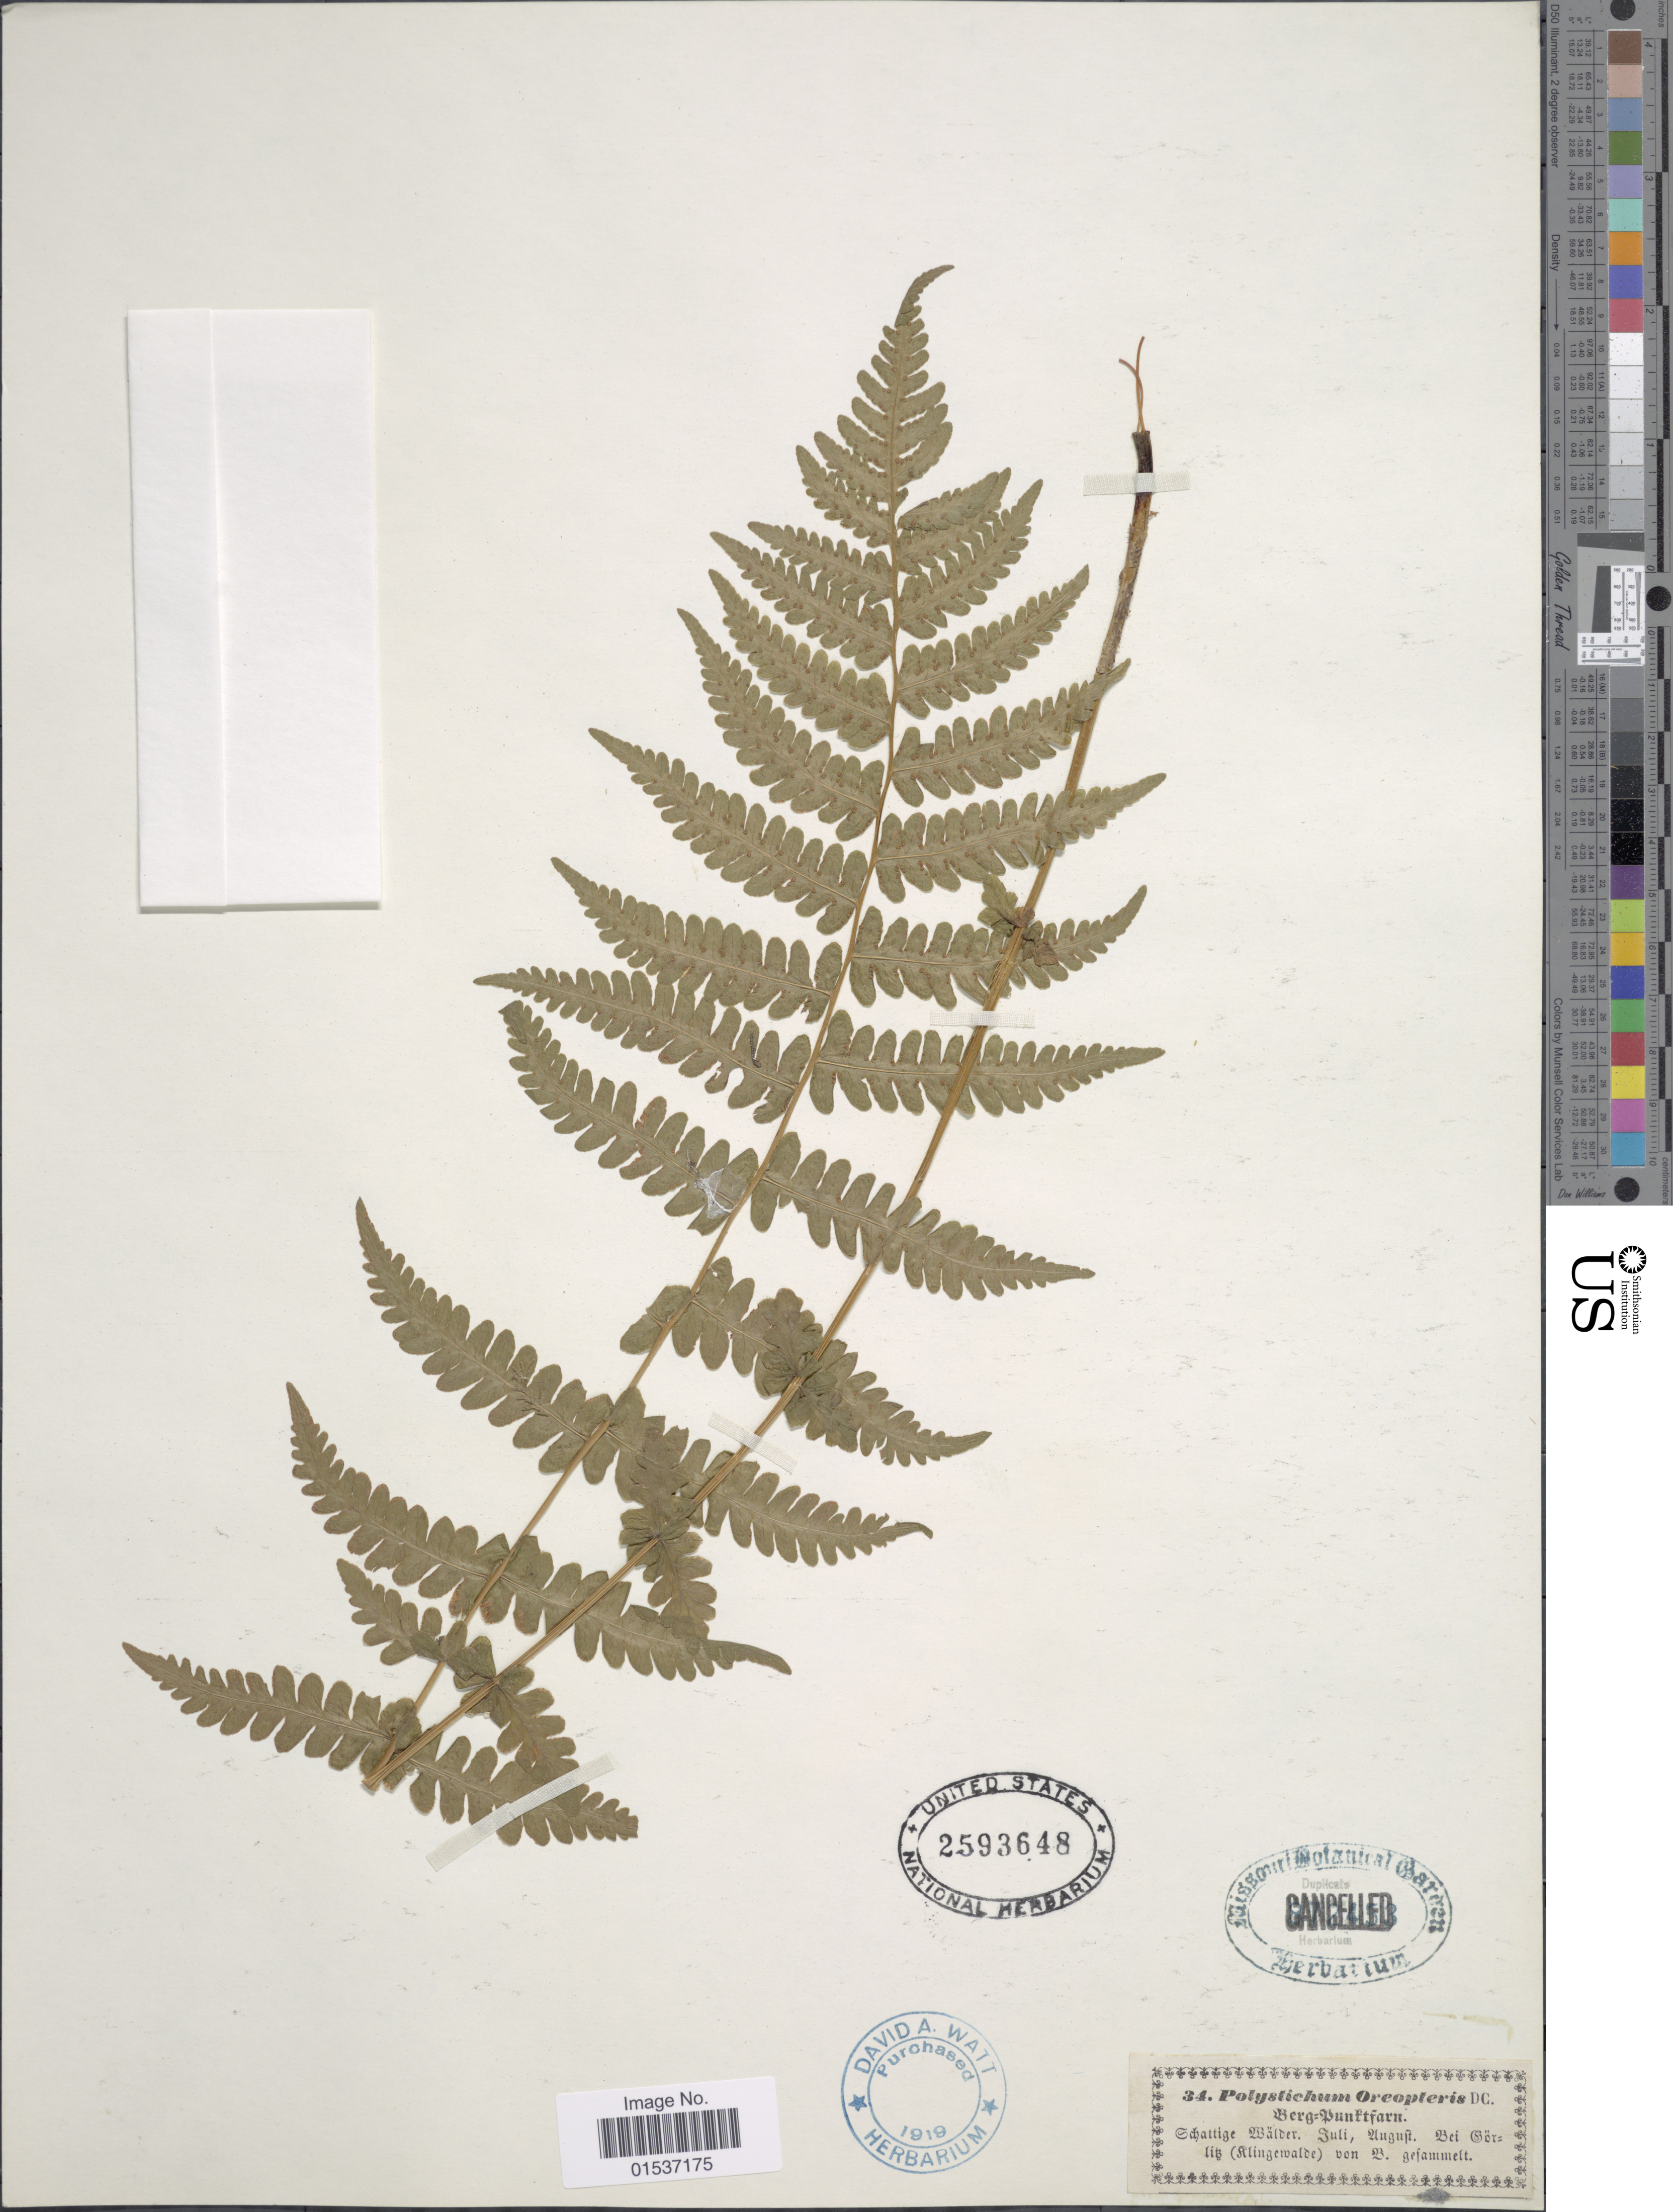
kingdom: Plantae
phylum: Tracheophyta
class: Polypodiopsida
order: Polypodiales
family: Thelypteridaceae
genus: Oreopteris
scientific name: Oreopteris limbosperma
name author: (All.) K. Iwats.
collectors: ex herb. David A. Watt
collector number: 34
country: Germany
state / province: Sachsen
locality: Schattige Walder, Bei Gorlig (Rlingewalde). [interpreted]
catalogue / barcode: US 2593648